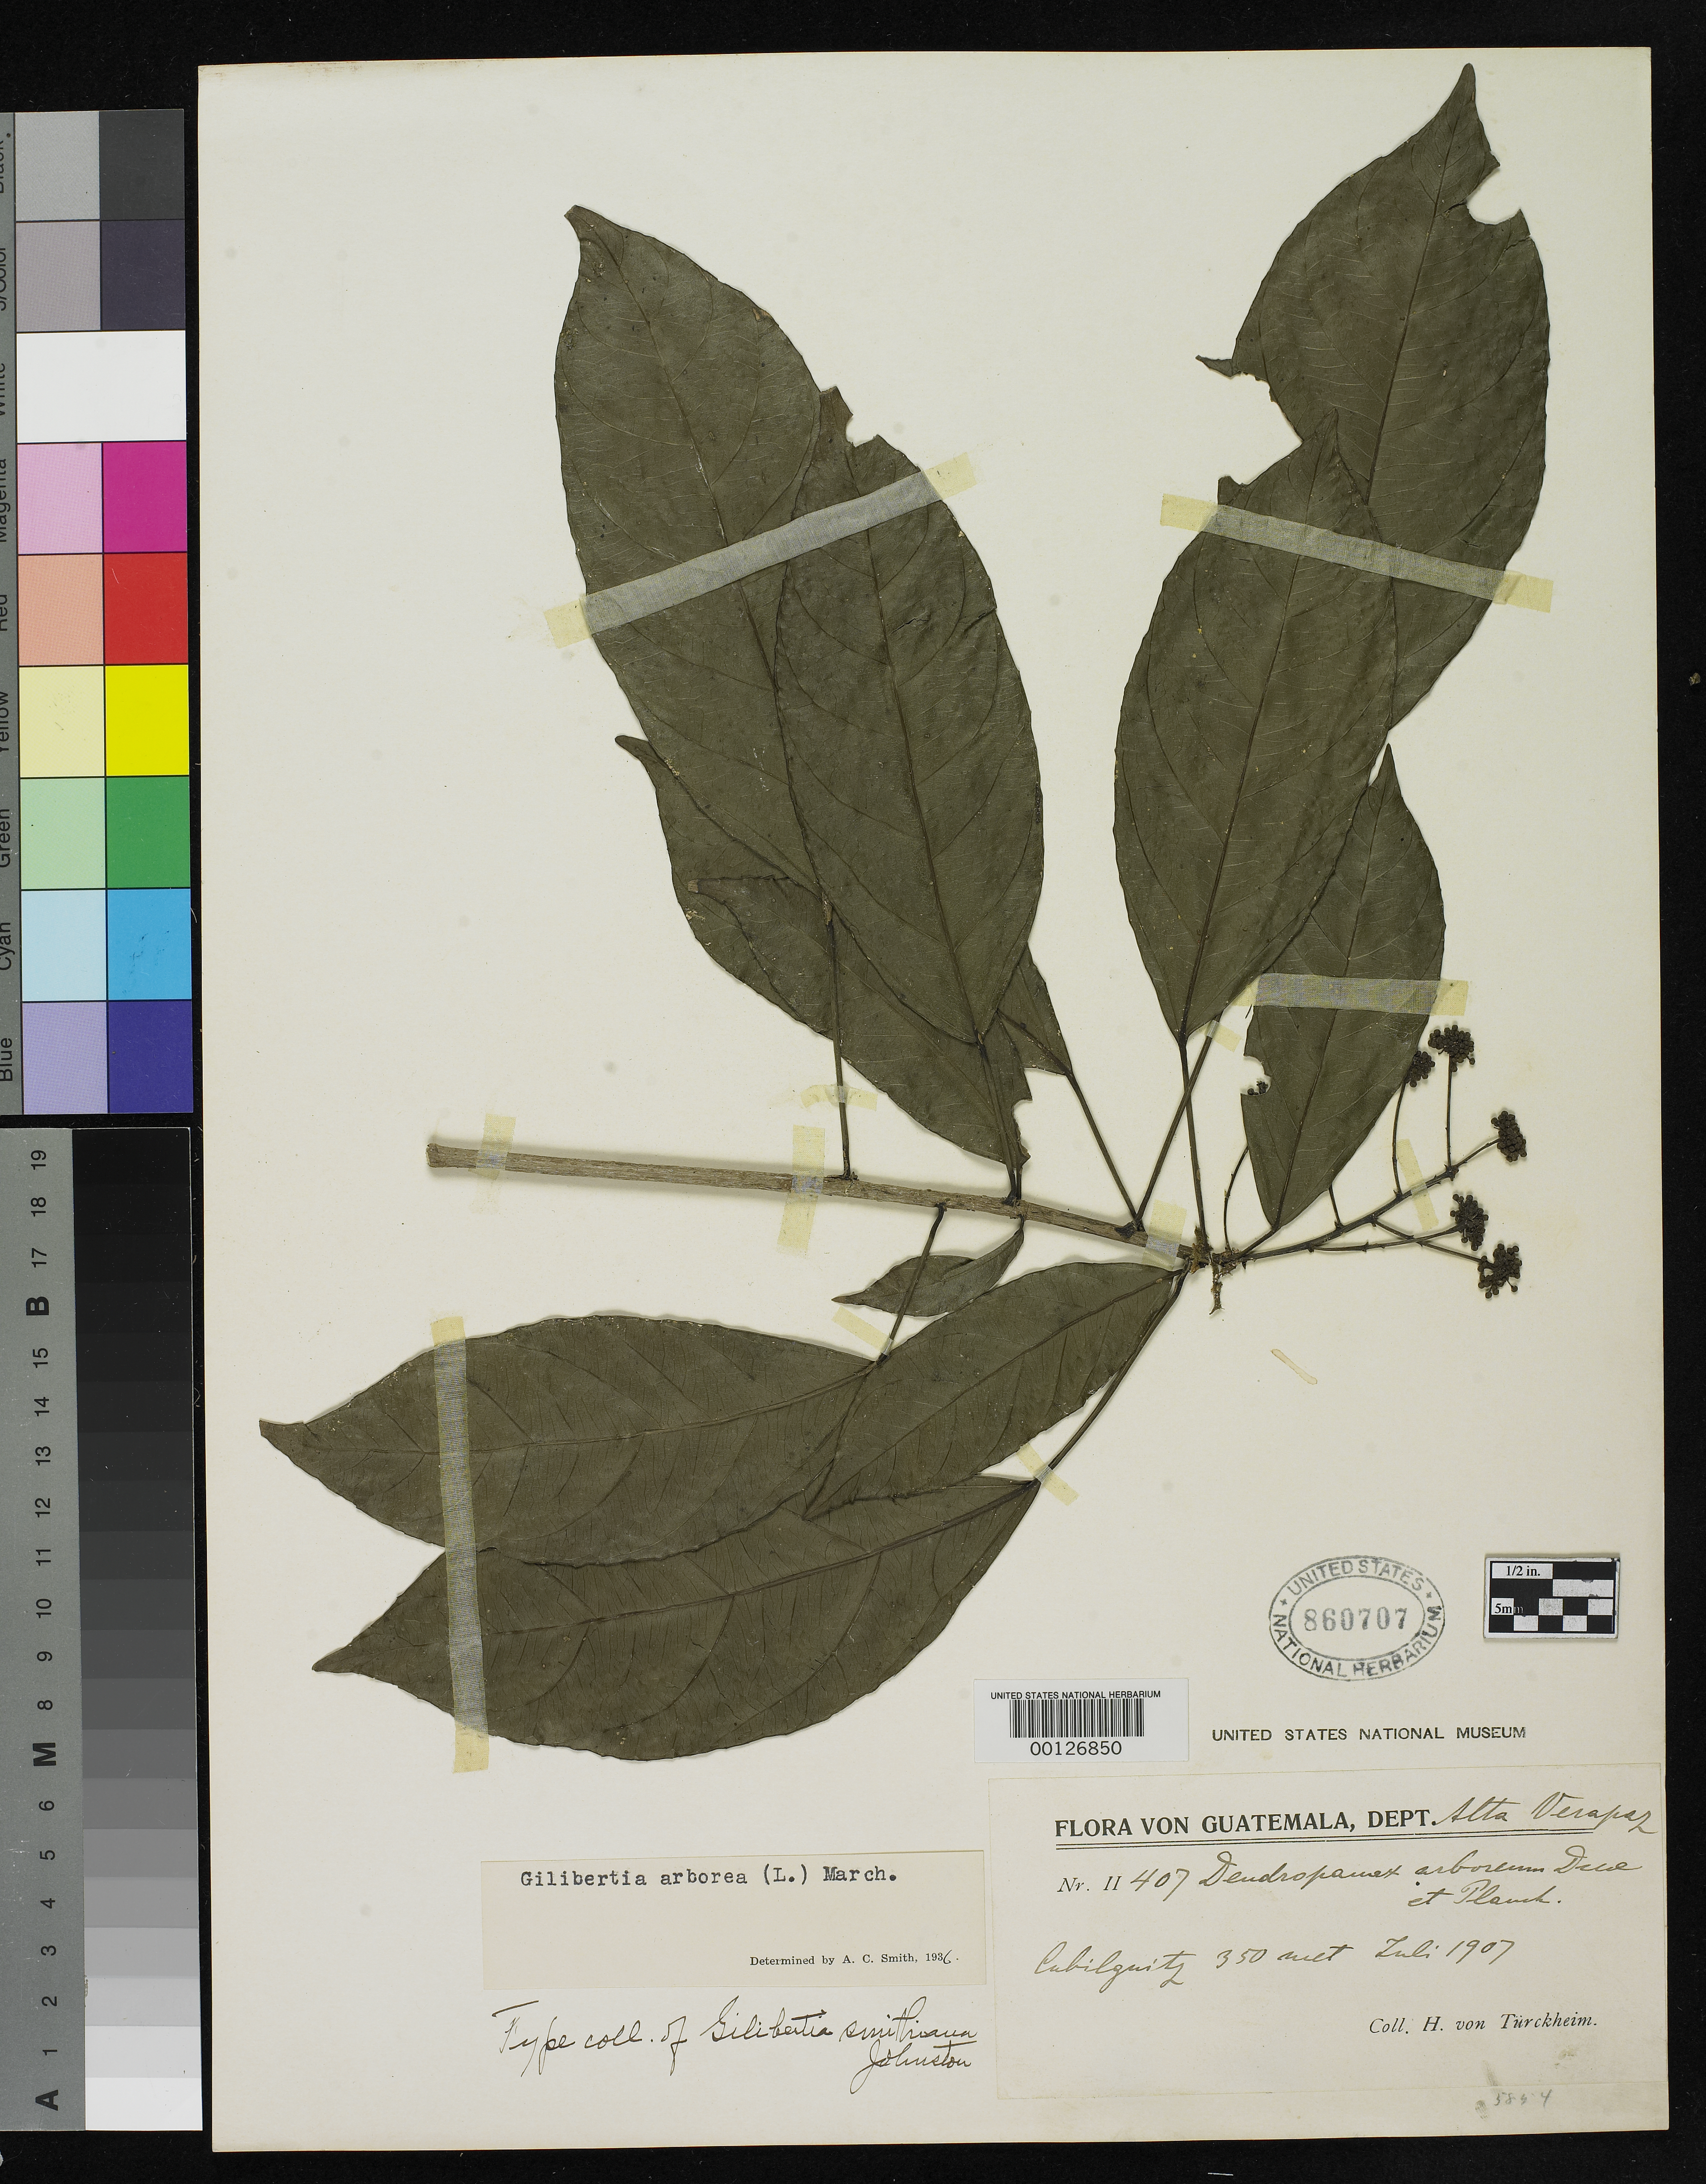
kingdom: Plantae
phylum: Tracheophyta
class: Magnoliopsida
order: Apiales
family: Araliaceae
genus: Gilibertia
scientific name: Gilibertia smithiana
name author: I.M. Johnst.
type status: Isotype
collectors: H. von Türckheim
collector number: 11407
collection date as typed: Aug 1907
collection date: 1907-08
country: Guatemala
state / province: Alta Verapaz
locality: Cubilquitz.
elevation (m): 350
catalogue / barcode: US 860707